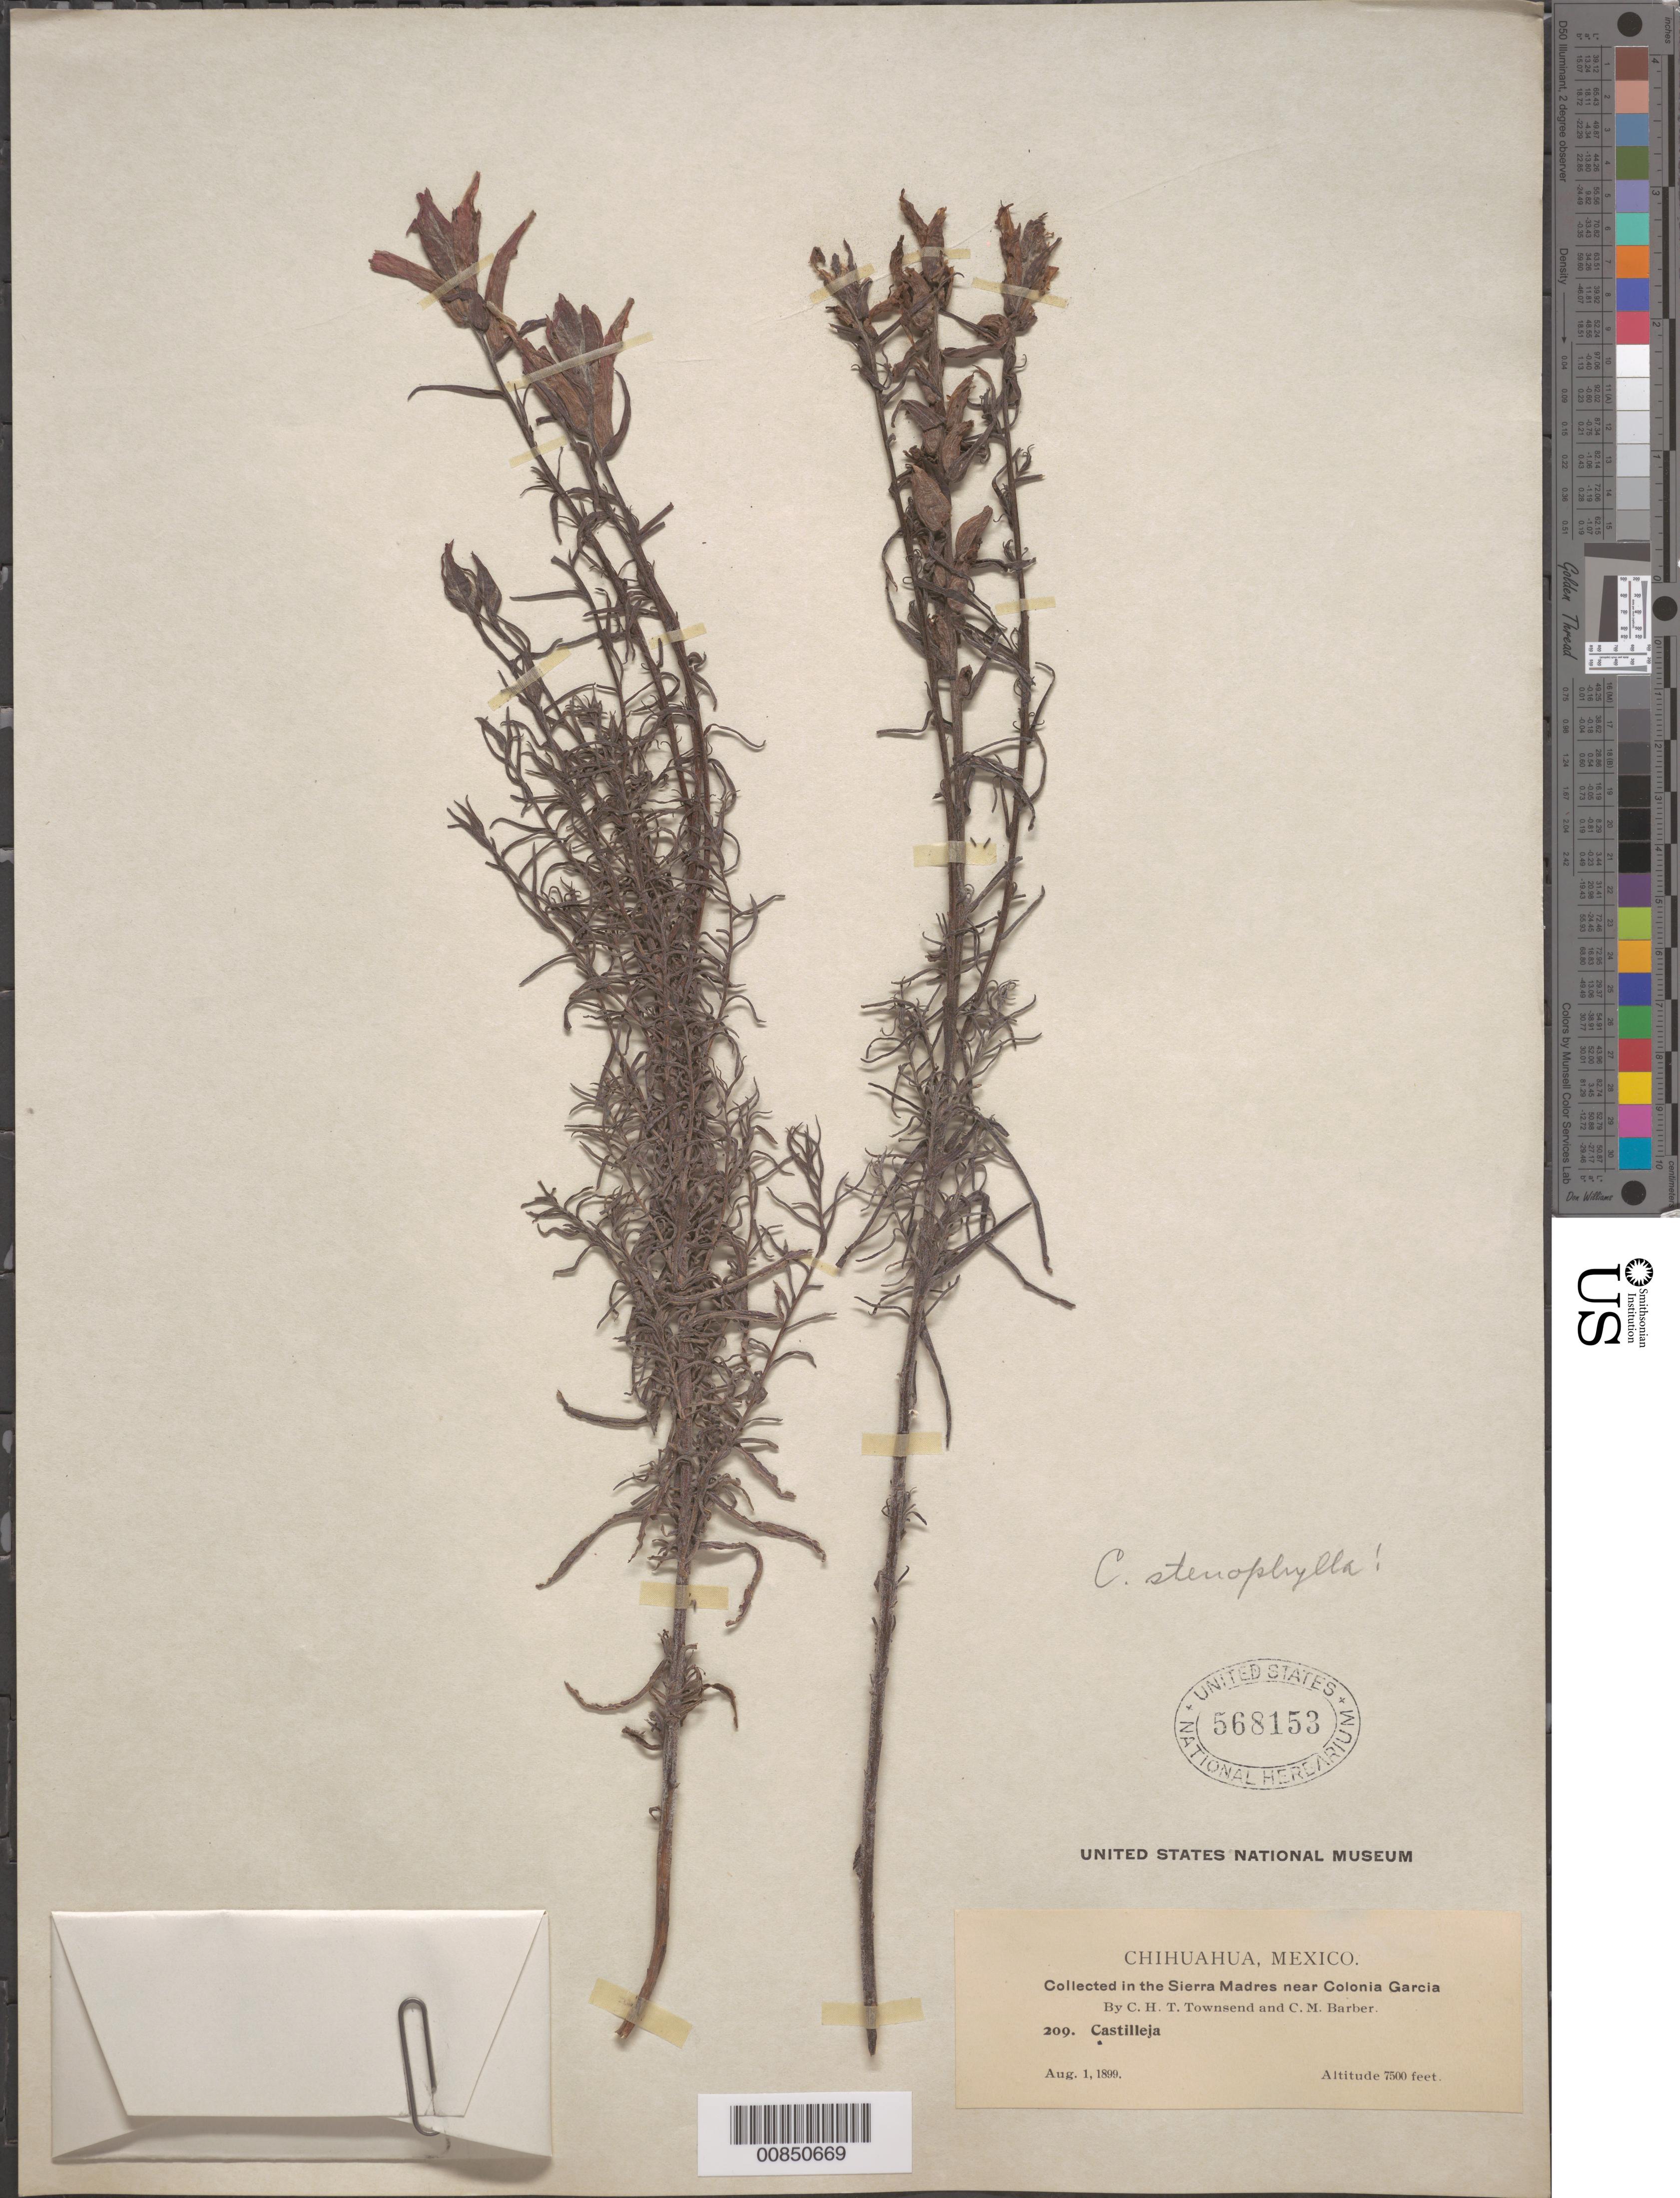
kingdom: Plantae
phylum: Tracheophyta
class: Magnoliopsida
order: Lamiales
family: Orobanchaceae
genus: Castilleja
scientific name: Castilleja stenophylla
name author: M.E. Jones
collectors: C. H. T. Townsend & C. Barber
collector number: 209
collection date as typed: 01 Aug 1899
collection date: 1899-08-01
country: Mexico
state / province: Chihuahua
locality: Sierra Madre, near Colonia García. Chihuahua.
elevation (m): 2286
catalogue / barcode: US 568153